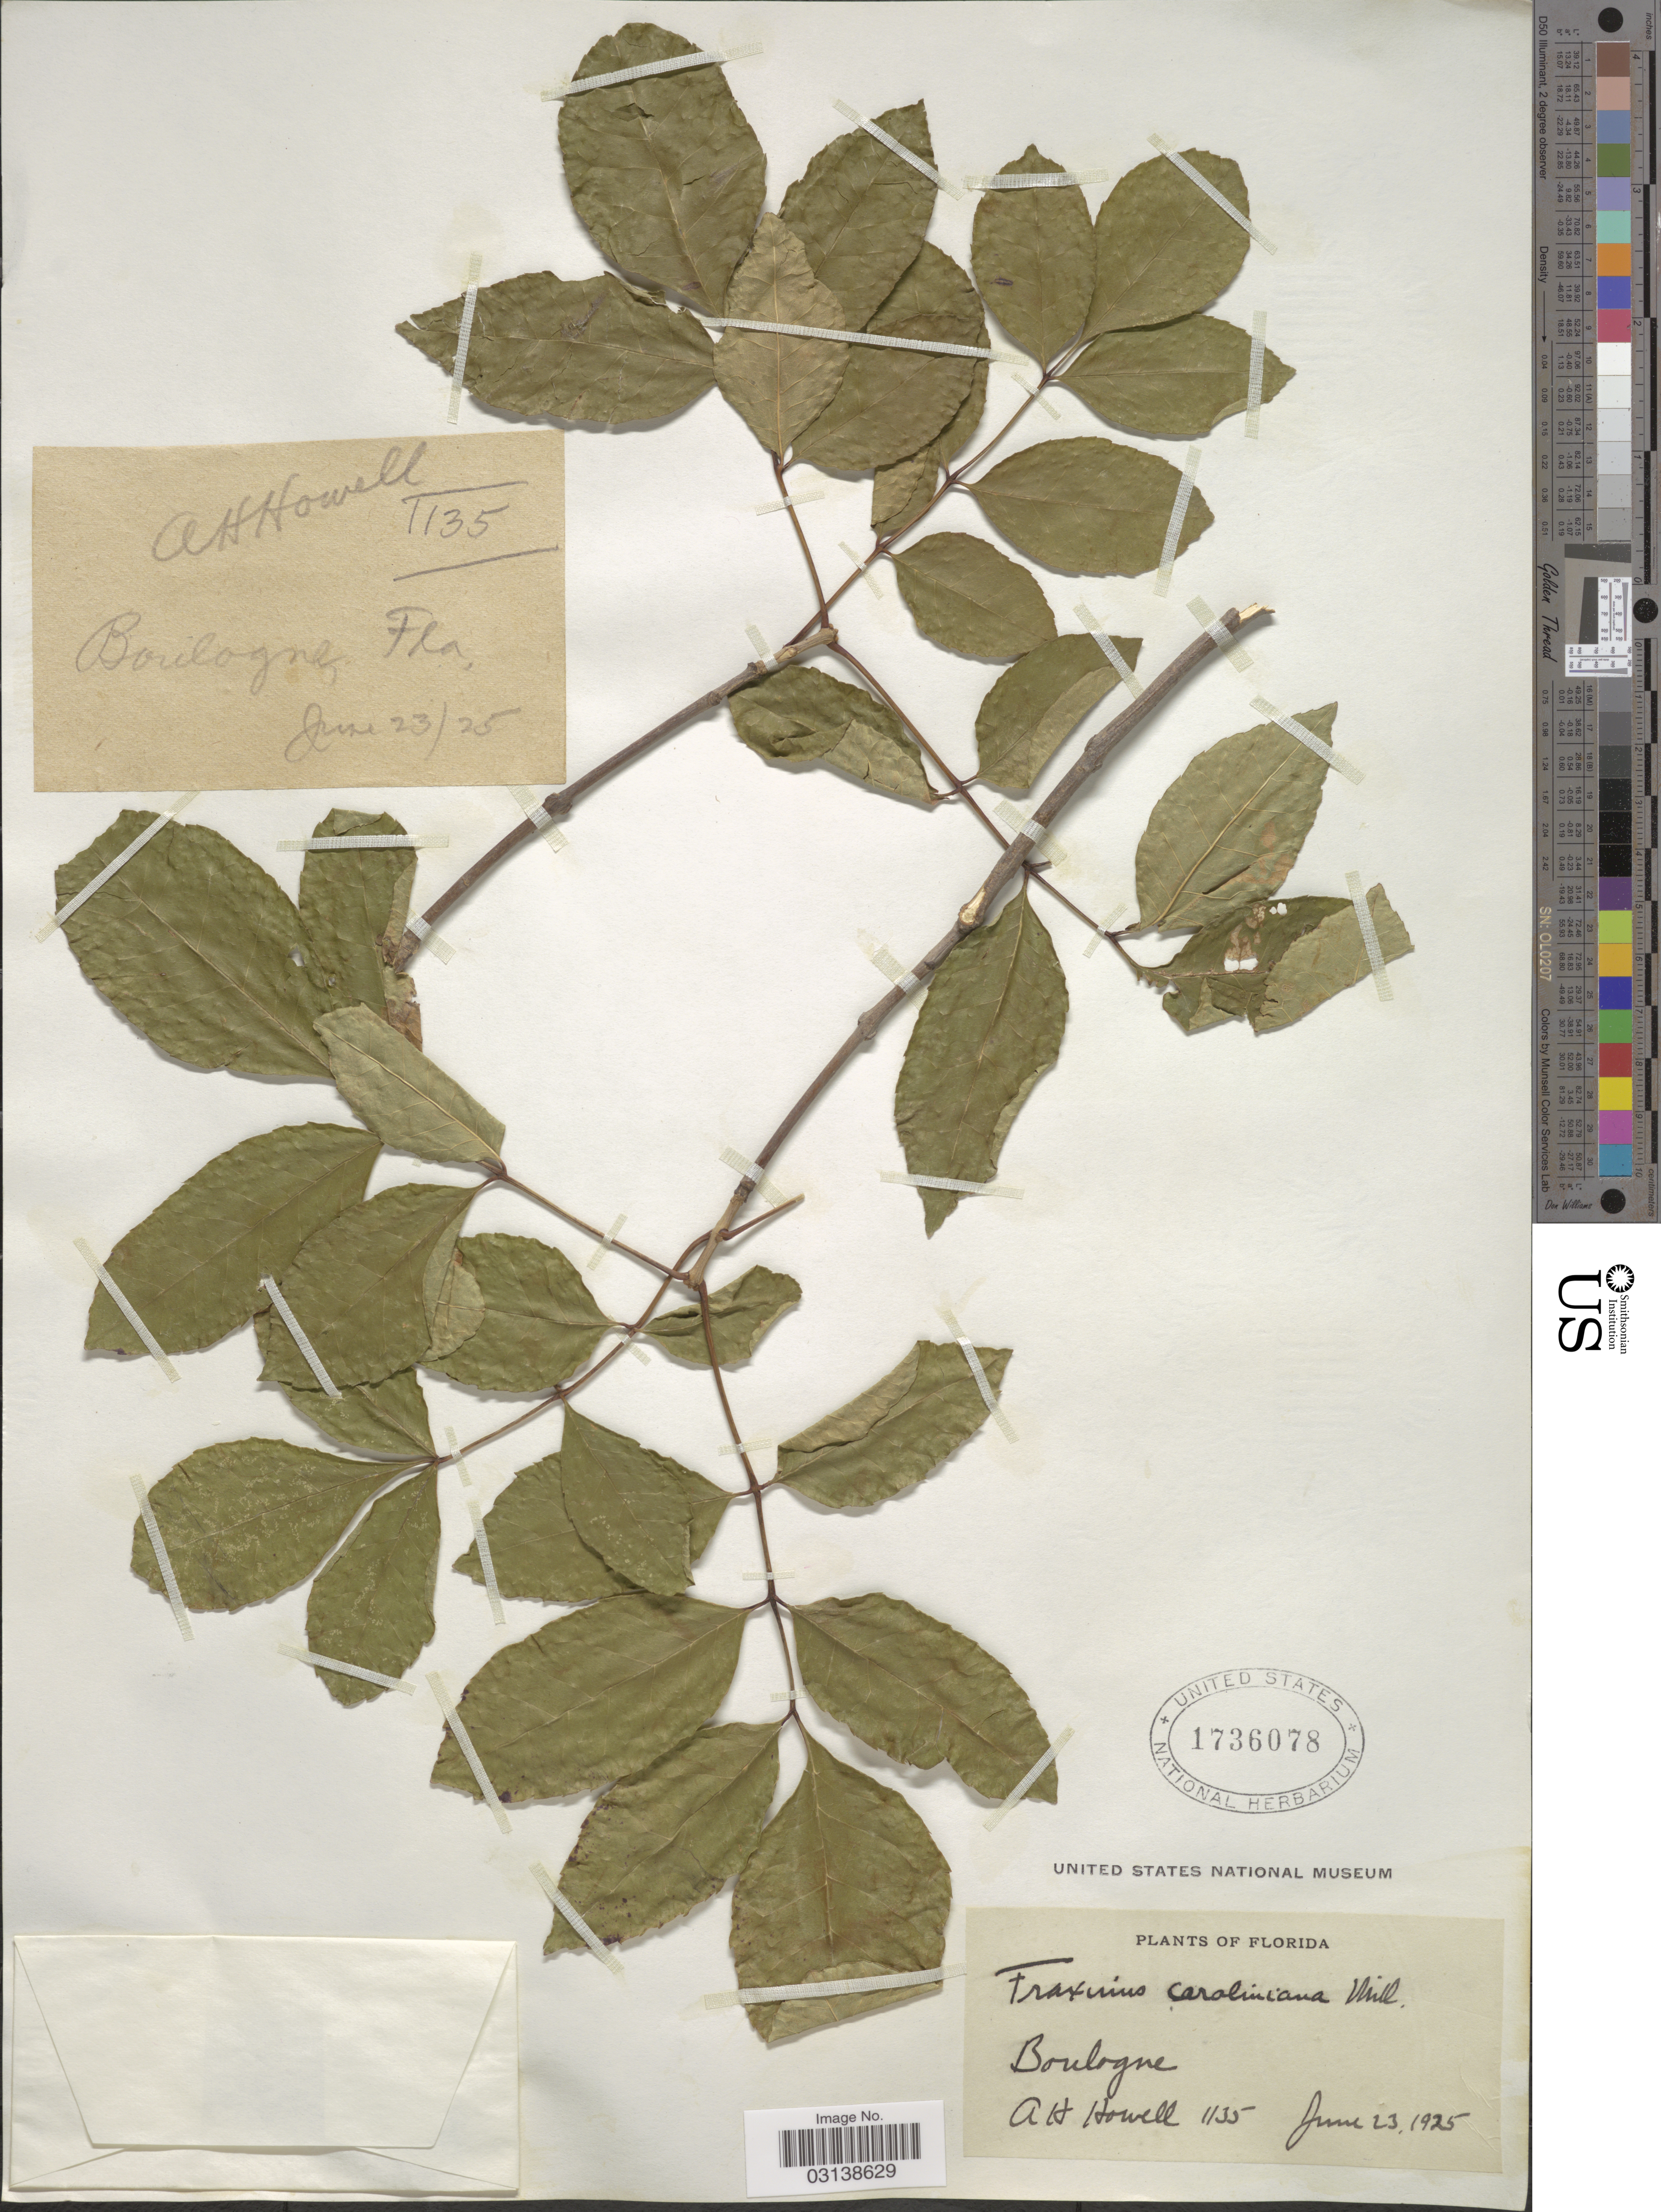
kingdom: Plantae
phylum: Tracheophyta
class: Magnoliopsida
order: Lamiales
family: Oleaceae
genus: Fraxinus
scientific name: Fraxinus caroliniana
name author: Mill.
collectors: A. Howell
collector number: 1135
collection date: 1925-06-23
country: United States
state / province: Florida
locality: Boulogne.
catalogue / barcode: US 1736078